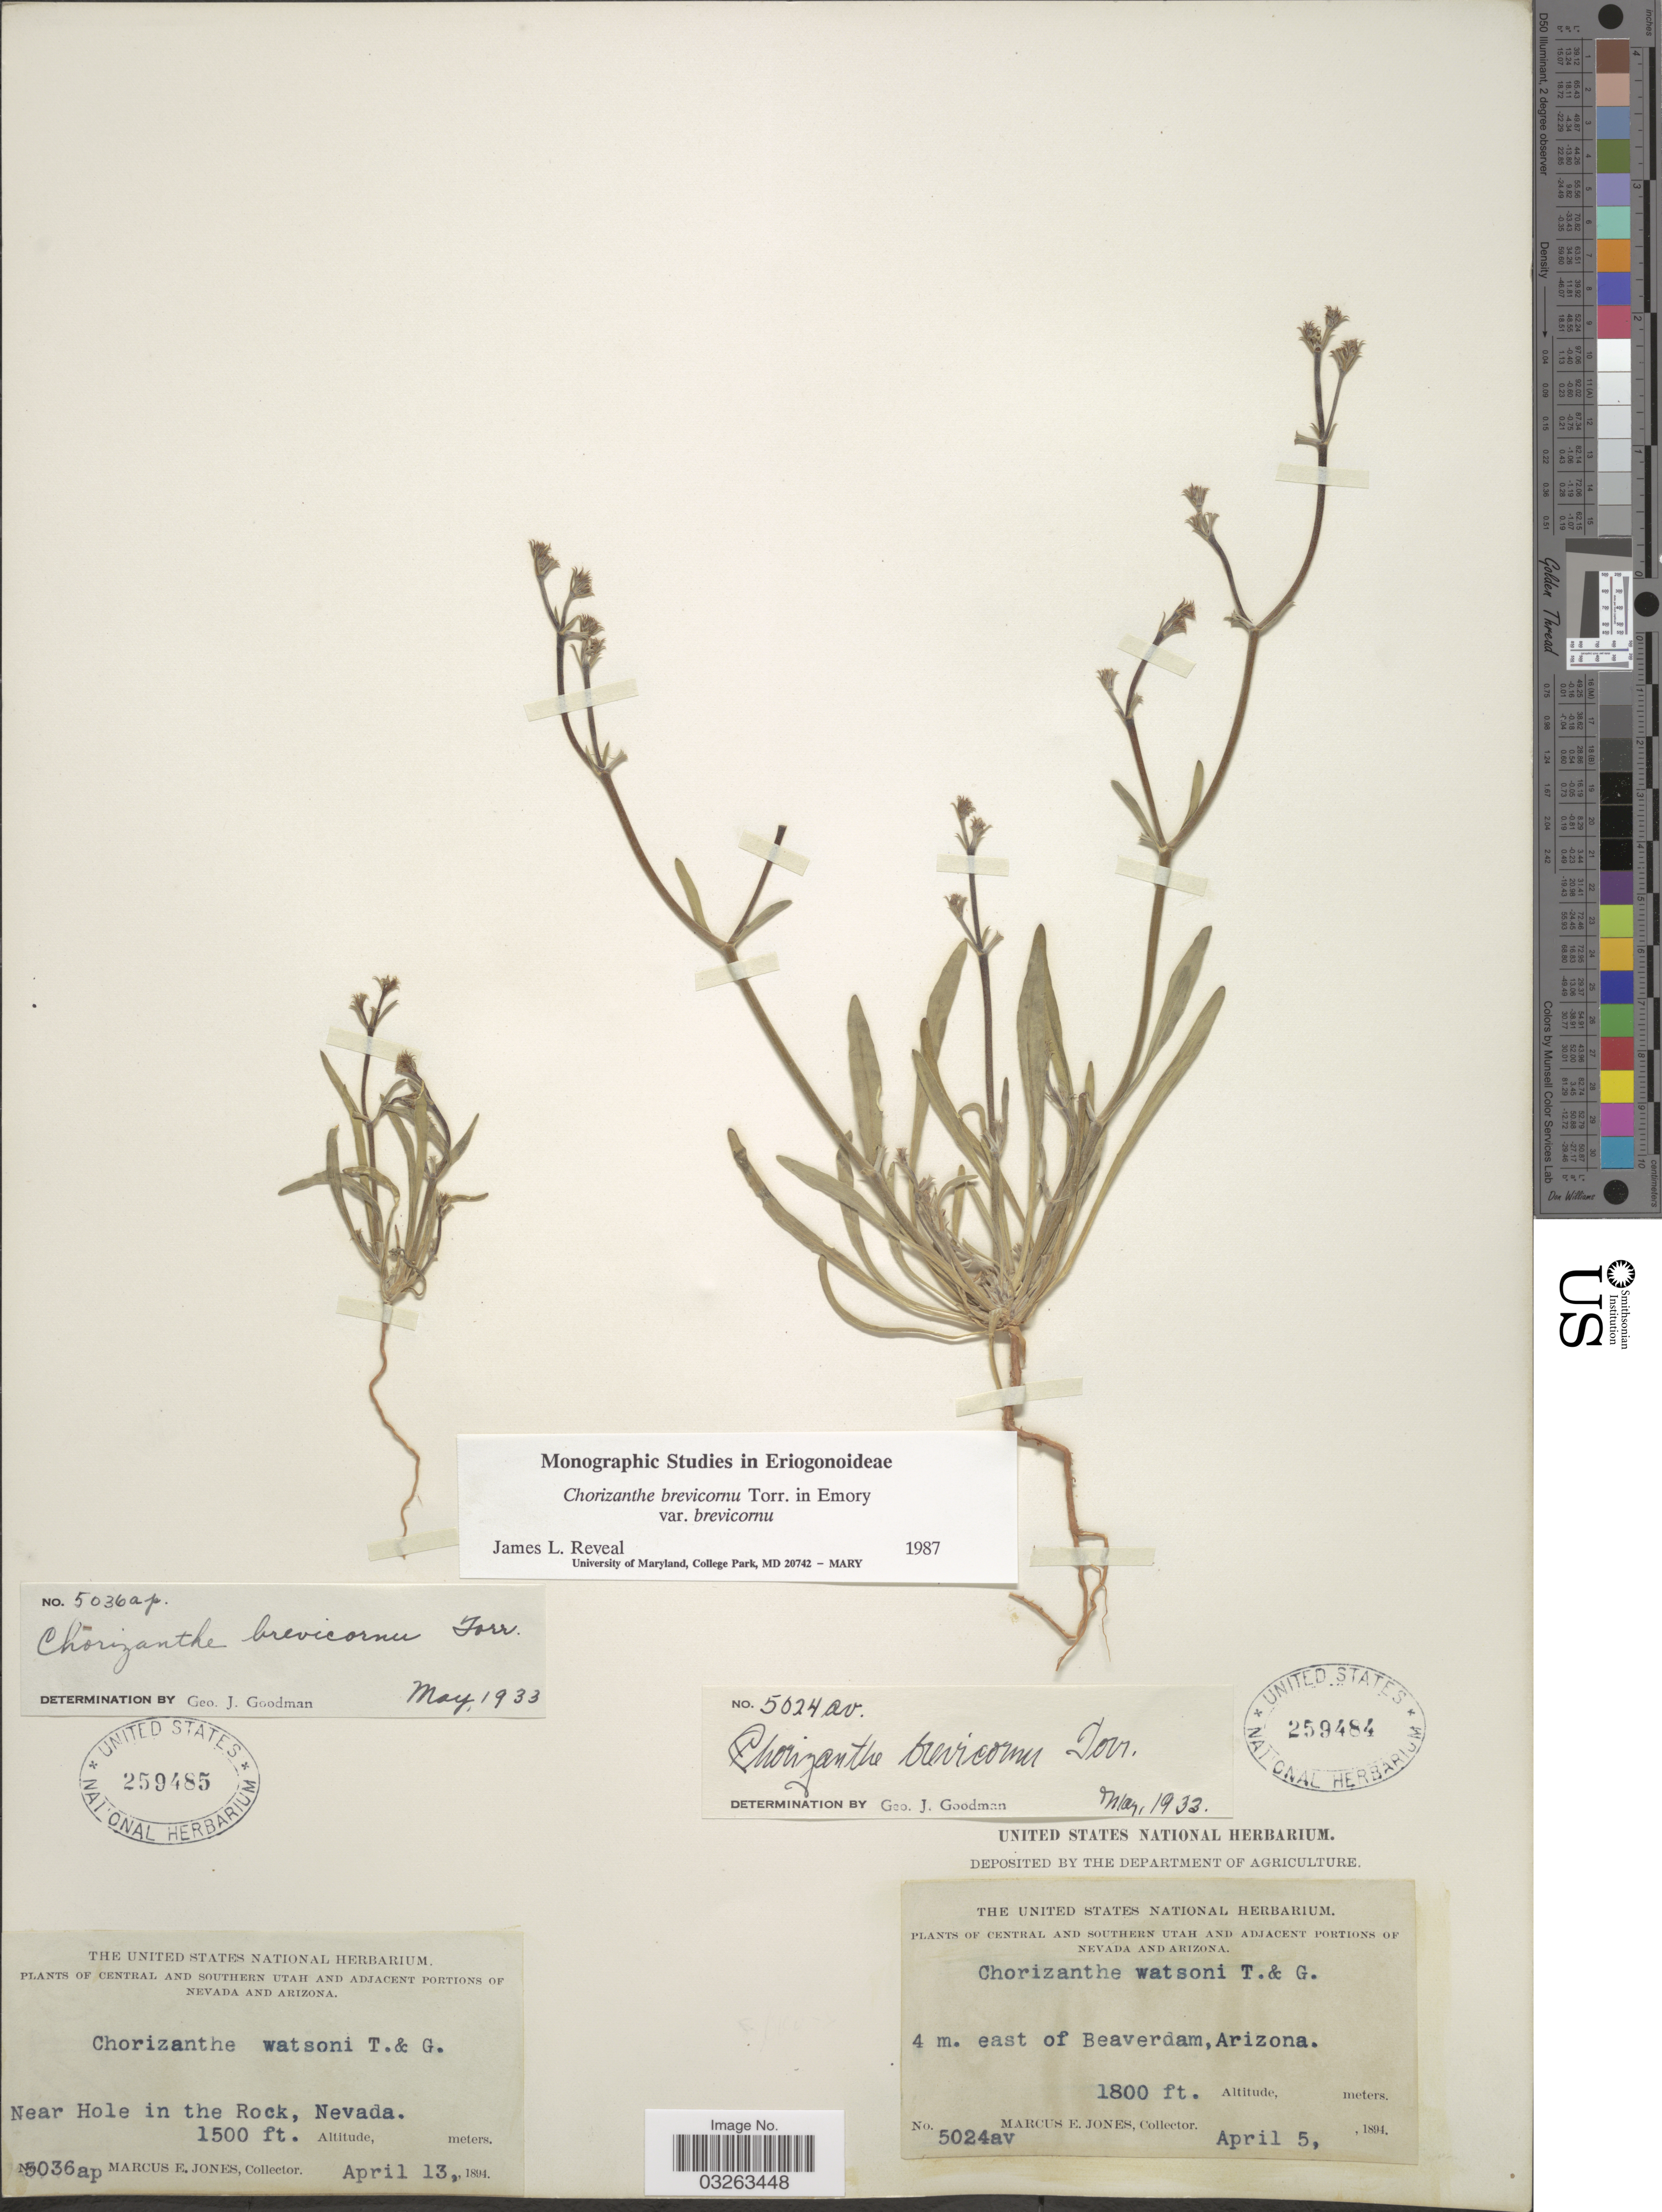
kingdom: Plantae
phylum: Tracheophyta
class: Magnoliopsida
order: Caryophyllales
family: Polygonaceae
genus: Chorizanthe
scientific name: Chorizanthe brevicornu var. brevicornu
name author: Torr.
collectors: M. E. Jones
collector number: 5036ap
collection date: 1894-04-13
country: United States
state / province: Nevada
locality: Adjacent portions of Nevada. Near Hole in the Rock.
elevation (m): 457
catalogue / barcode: US 259485